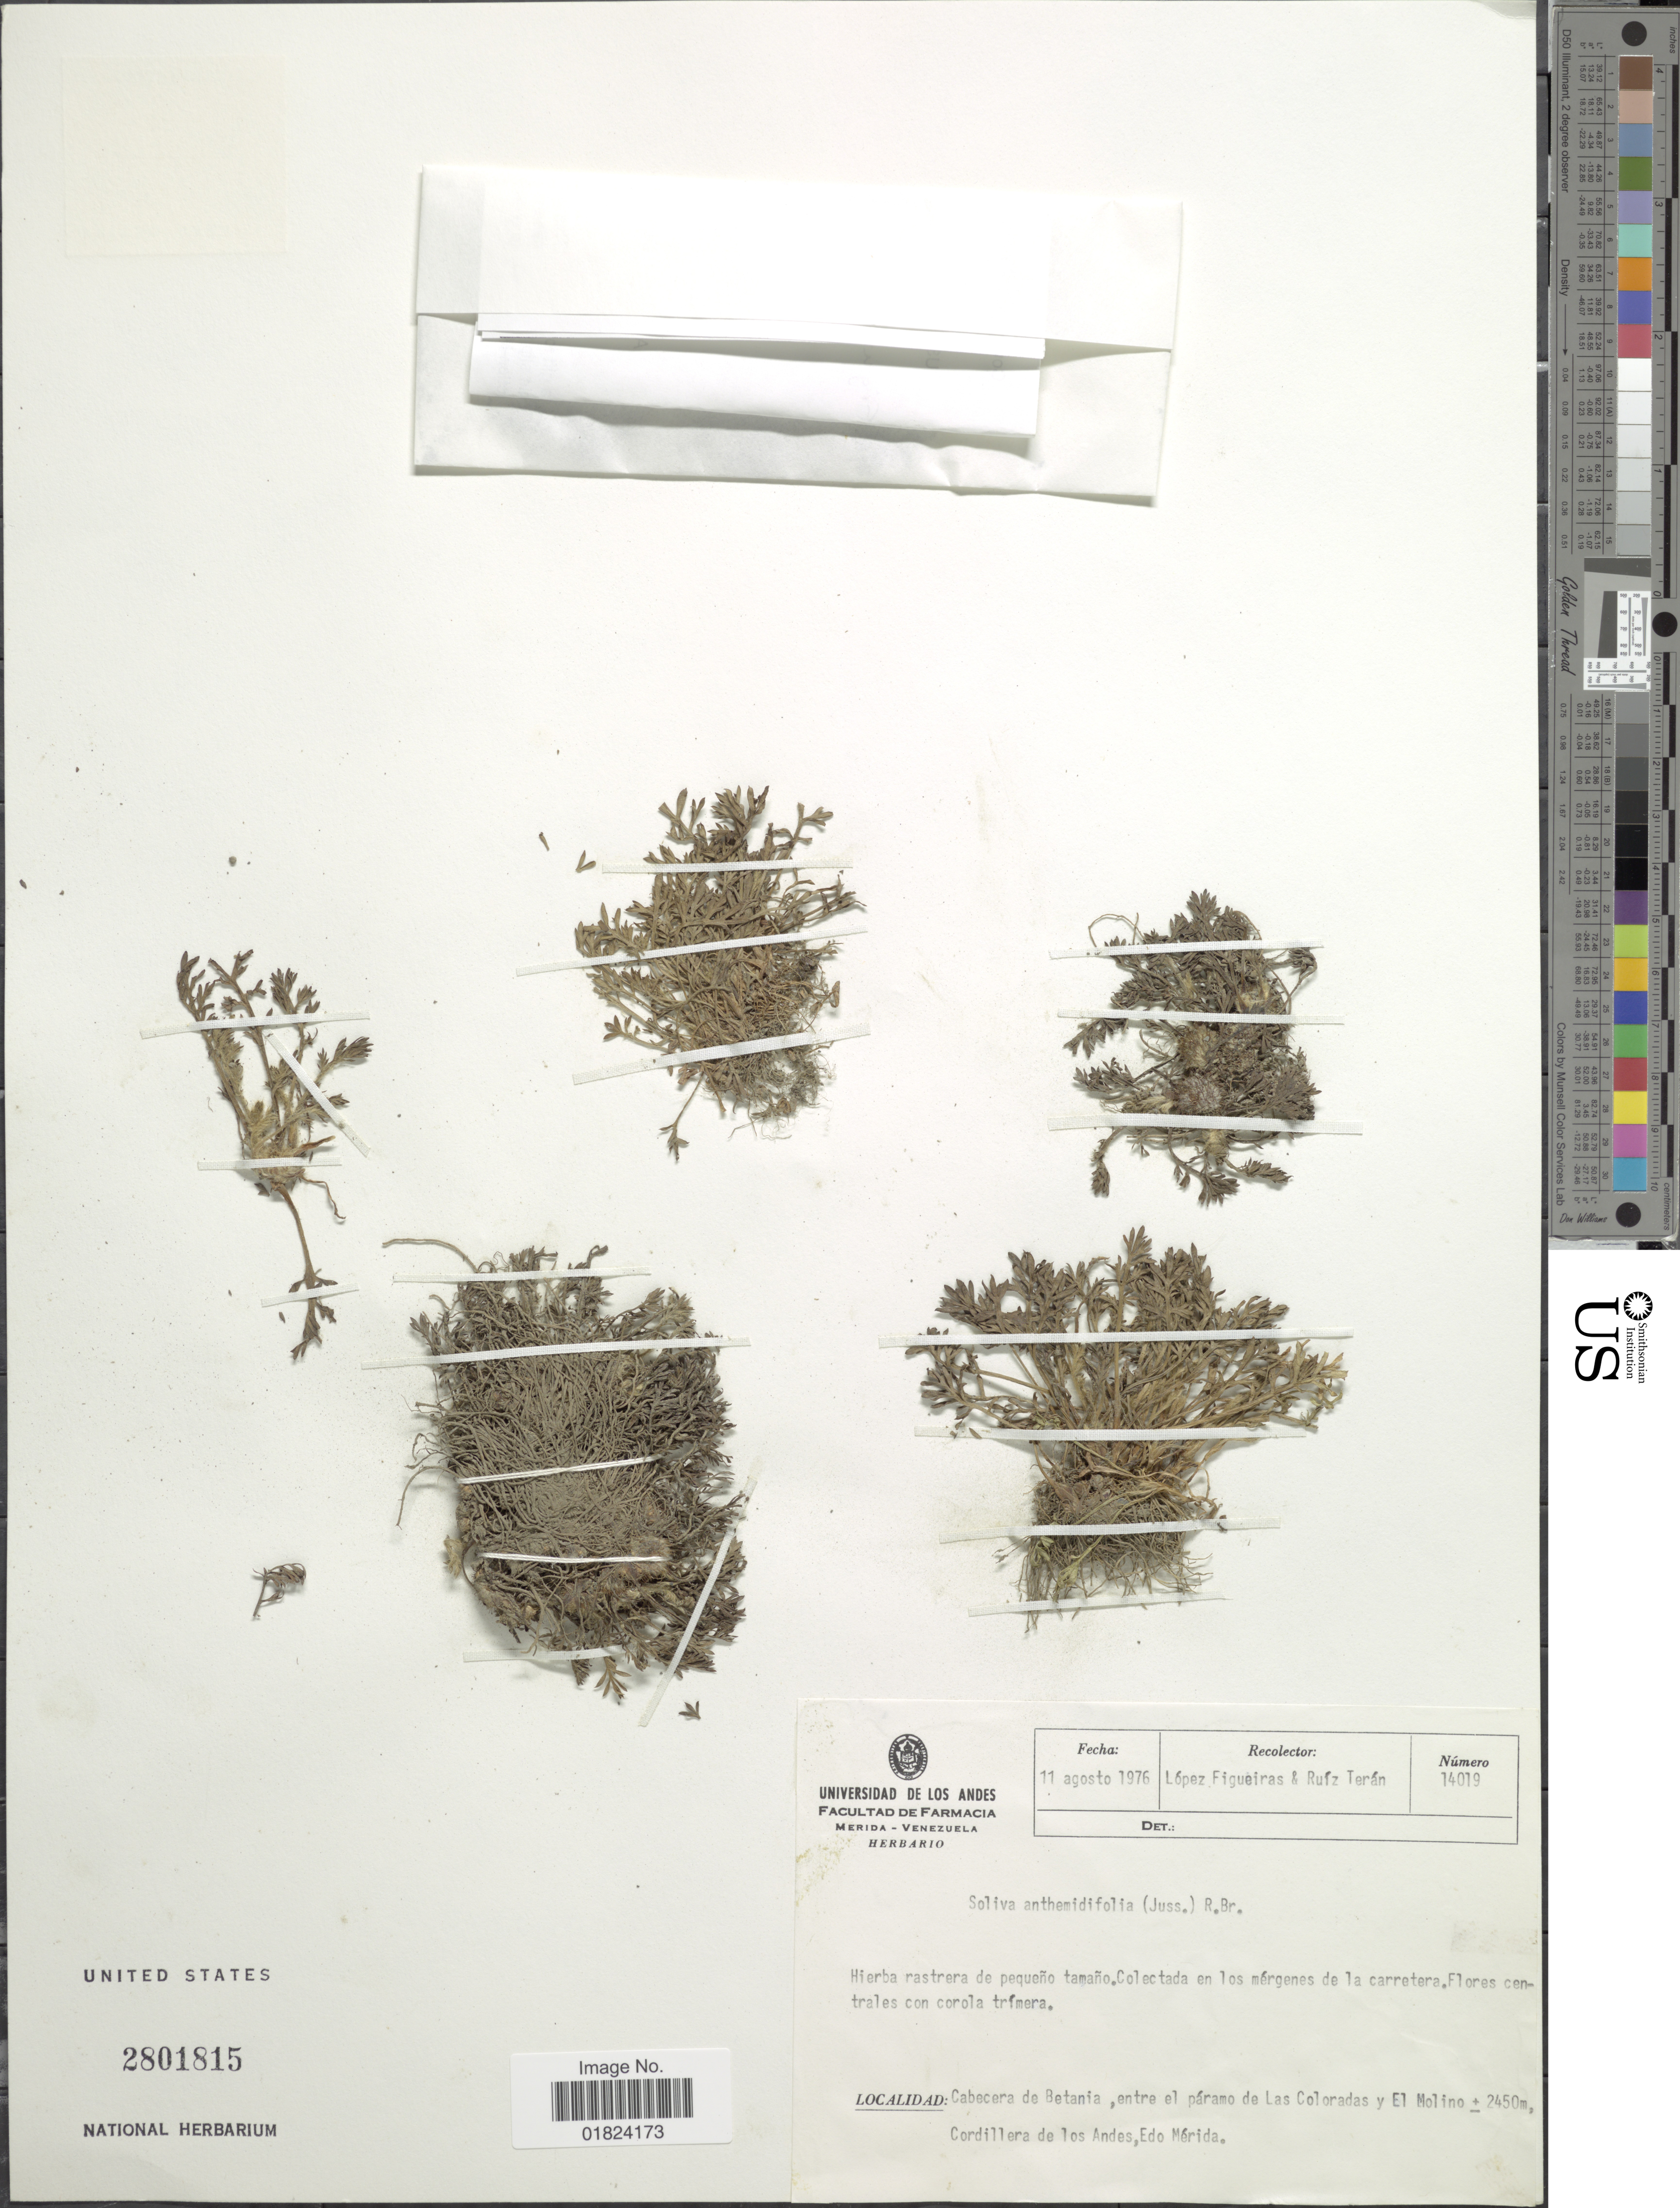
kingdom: Plantae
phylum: Tracheophyta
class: Magnoliopsida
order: Asterales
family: Asteraceae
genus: Soliva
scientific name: Soliva anthemifolia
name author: (Juss.) Sweet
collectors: M. López Figueiras & L. E. Ruíz-Terán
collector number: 14019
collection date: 1976-08-11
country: Venezuela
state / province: Mérida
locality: Cabecera de Betania, entre el paramo de Las Coloradas y El Molino, Cordillera de los Andes.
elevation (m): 2450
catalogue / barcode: US 2801815